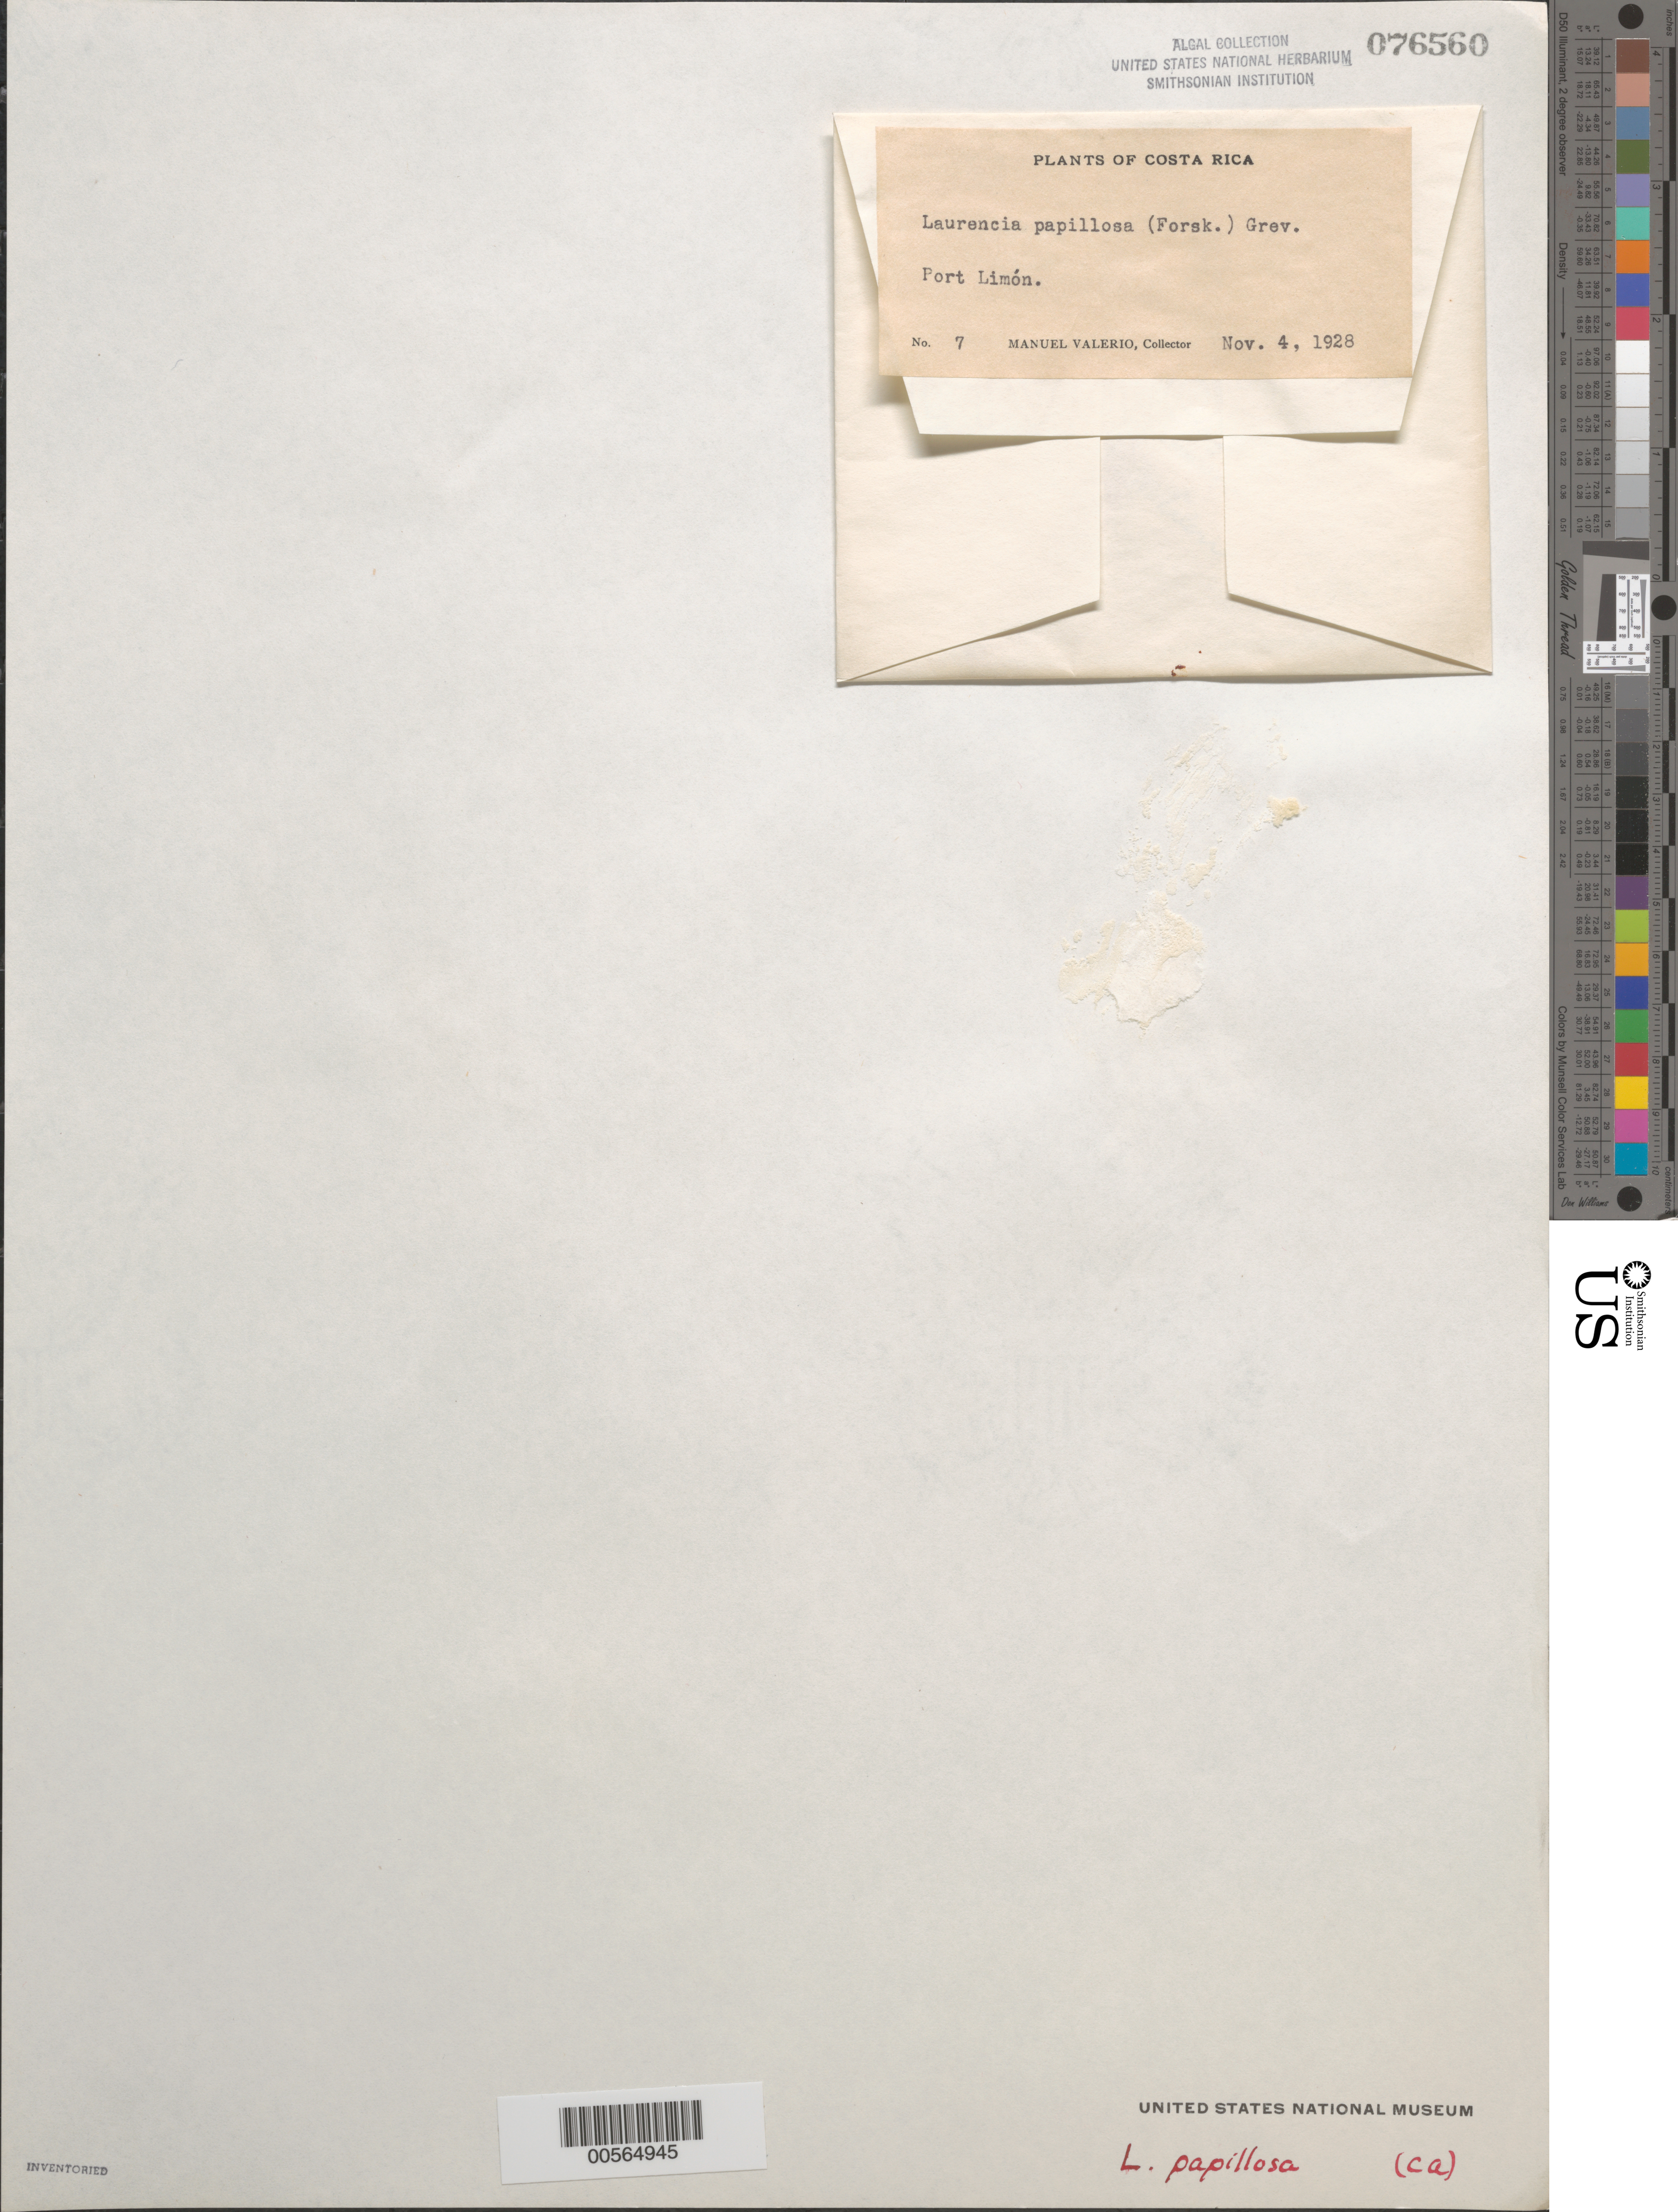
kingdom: Plantae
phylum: Rhodophyta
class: Florideophyceae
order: Ceramiales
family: Rhodomelaceae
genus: Palisada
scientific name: Palisada perforata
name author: (Bory) K.W. Nam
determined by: Algae name updating Project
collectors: M. Valerio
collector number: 7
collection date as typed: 04 Nov 1928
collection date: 1928-11-04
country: Costa Rica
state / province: Limón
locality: Puerto limon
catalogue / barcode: US 76560